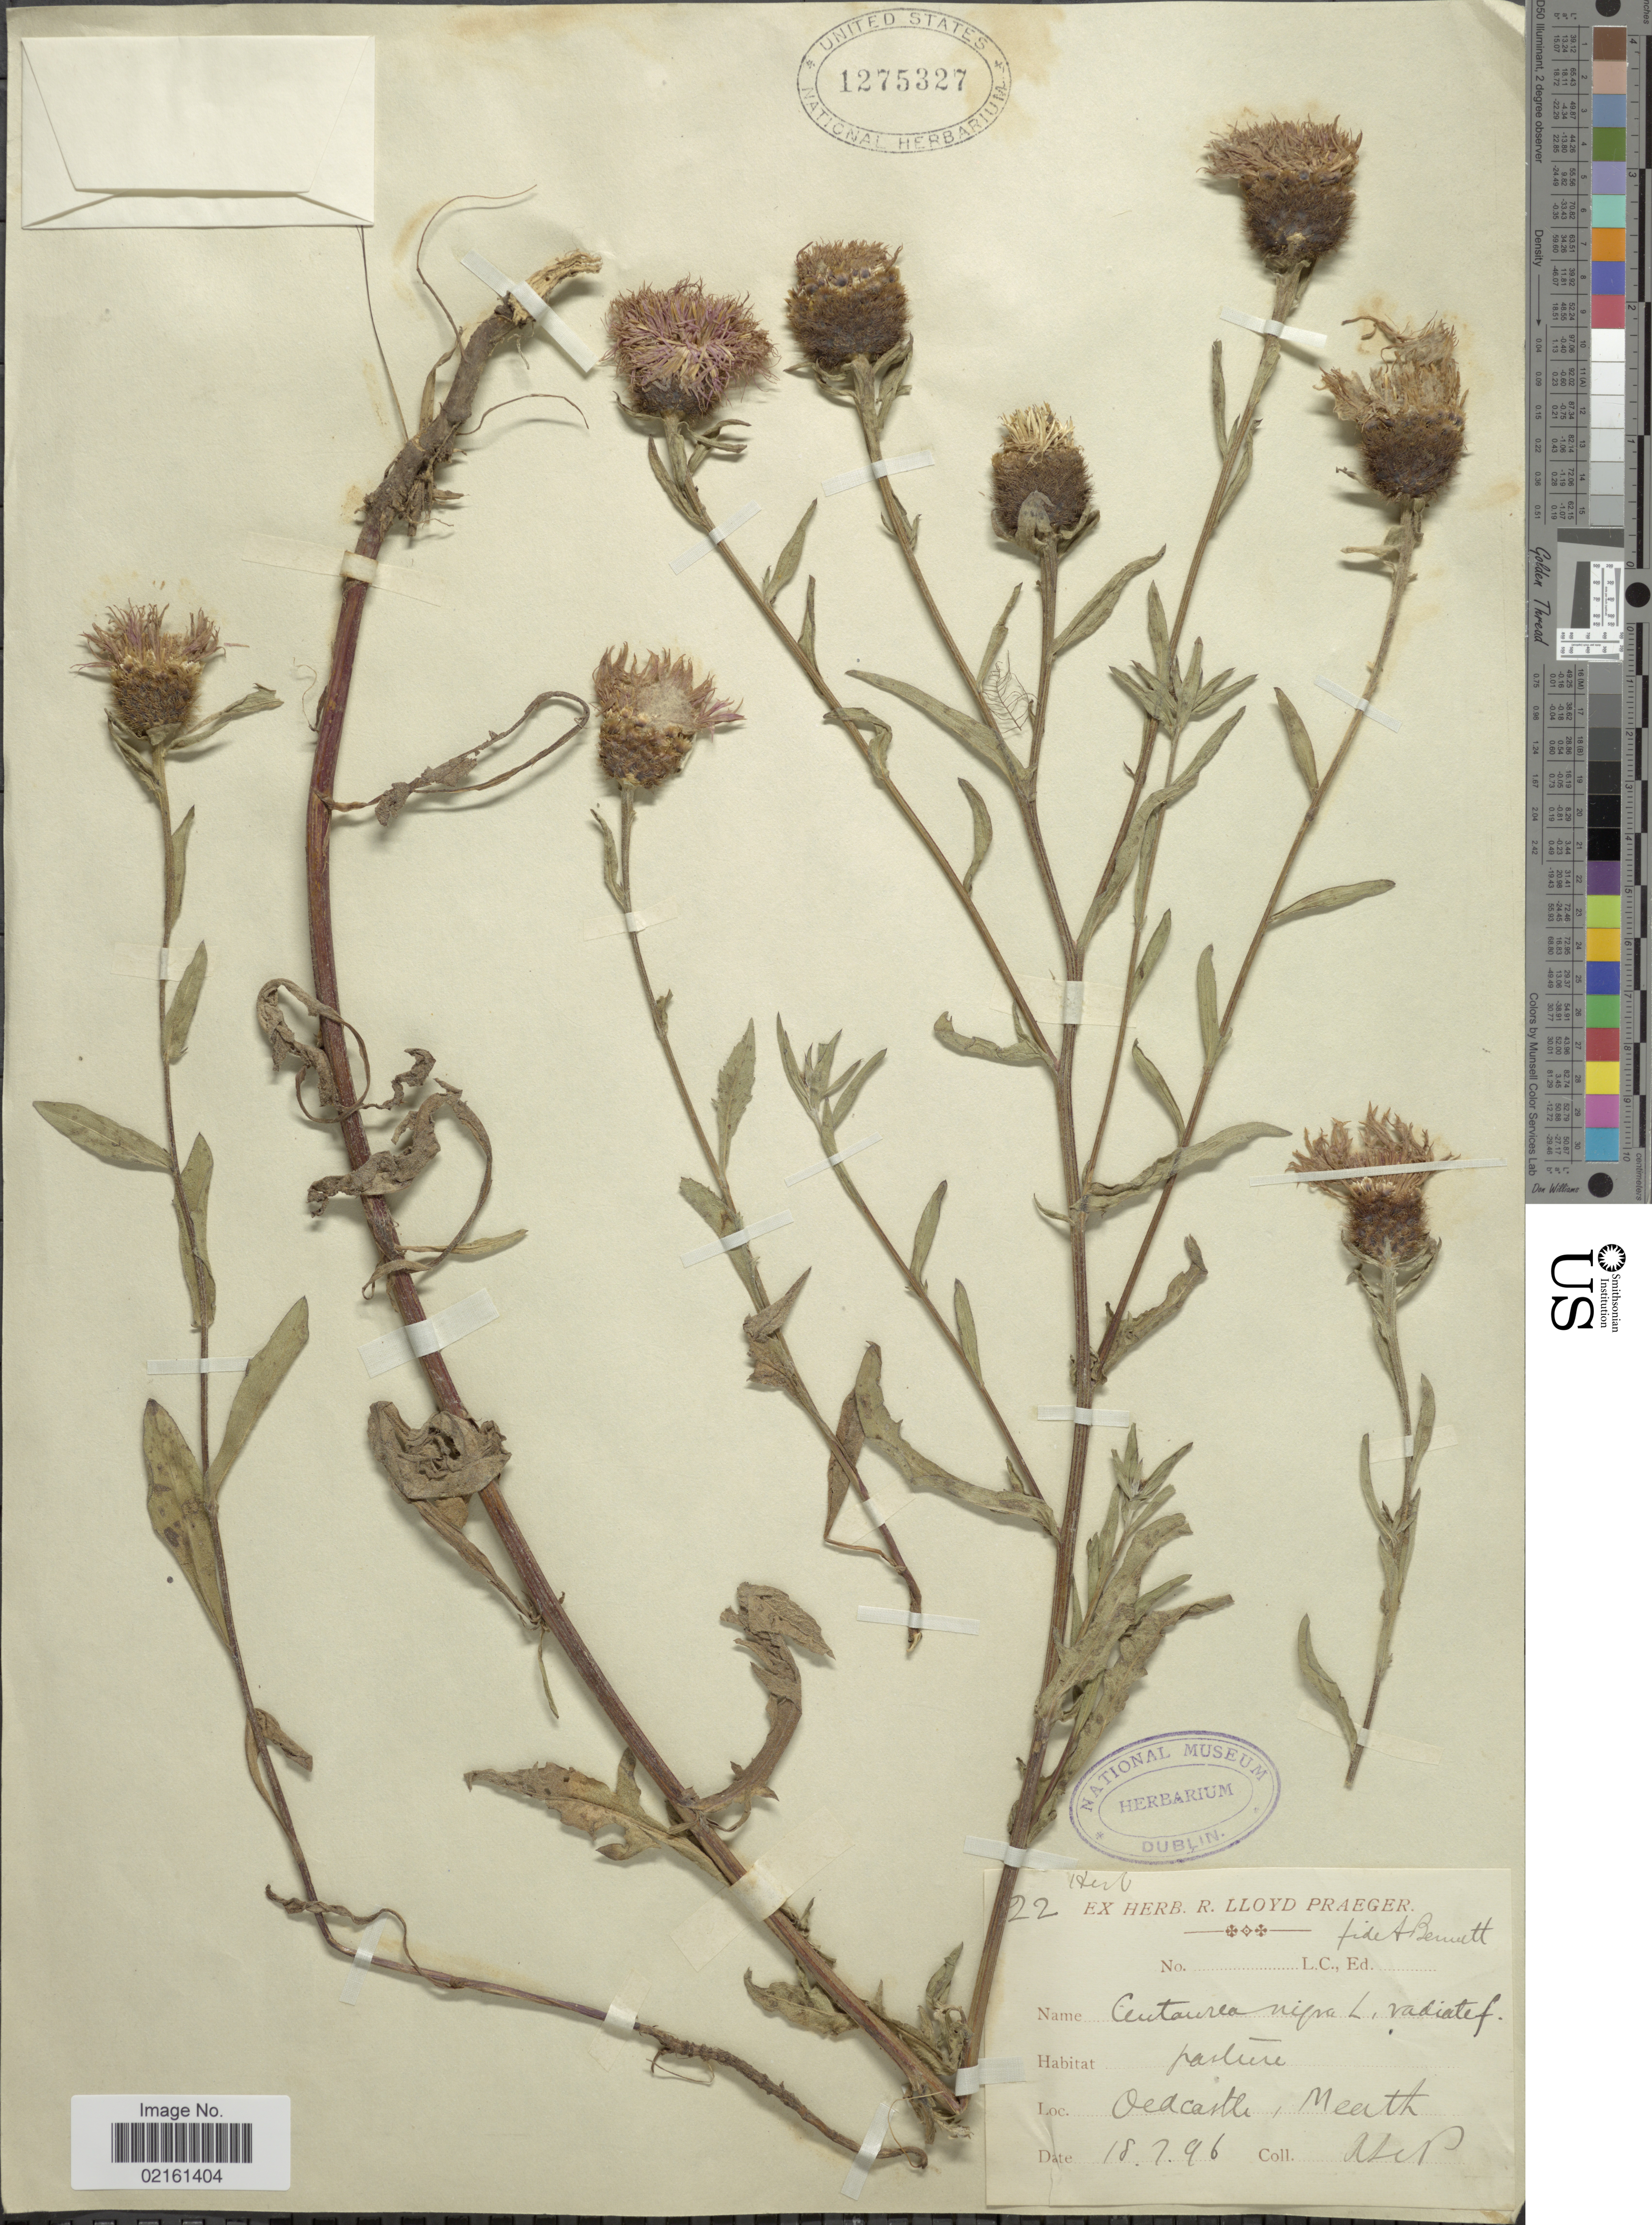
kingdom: Plantae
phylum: Tracheophyta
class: Magnoliopsida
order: Asterales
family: Asteraceae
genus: Centaurea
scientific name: Centaurea nigra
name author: L.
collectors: R. Praeger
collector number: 22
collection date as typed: Transcribed d/m/y: 18/7/96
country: Ireland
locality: Oldcastle, Meath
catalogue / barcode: US 1275327